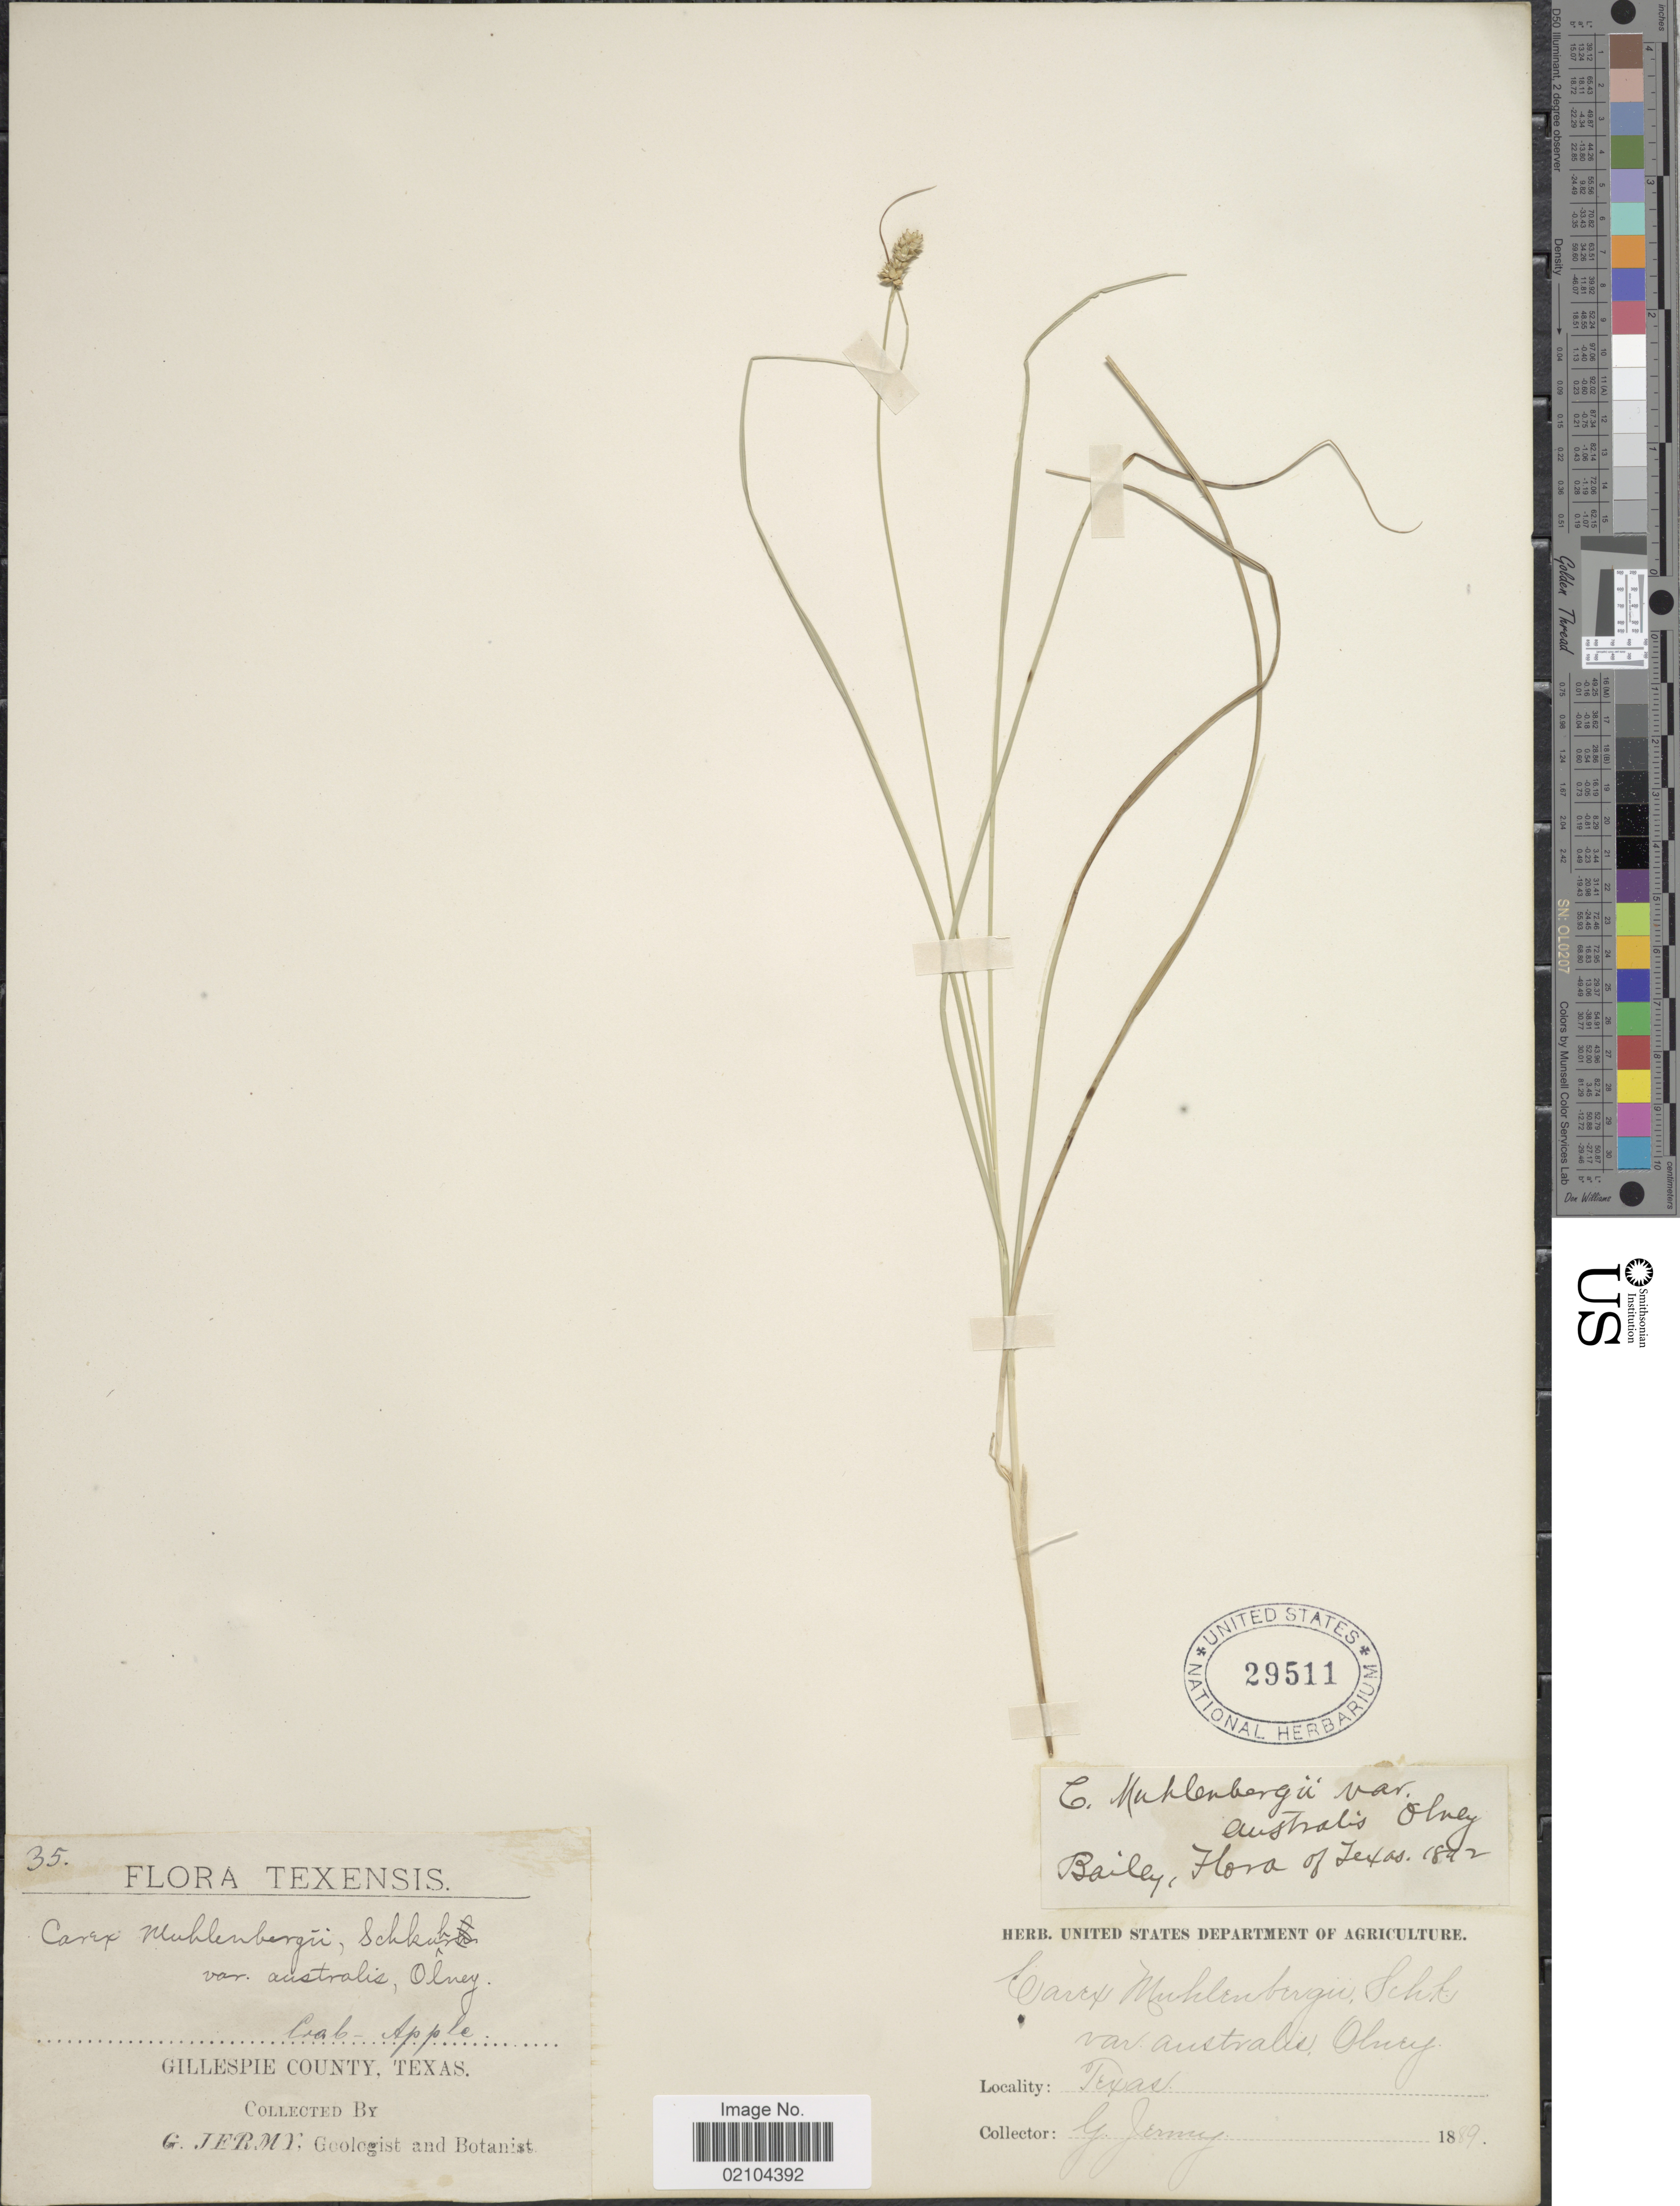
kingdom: Plantae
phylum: Tracheophyta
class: Liliopsida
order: Poales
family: Cyperaceae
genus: Carex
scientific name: Carex austrina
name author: Mack.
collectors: G. Jermy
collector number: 35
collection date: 1889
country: United States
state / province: Texas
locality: Gillepsie County, CrabApple.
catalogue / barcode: US 29511